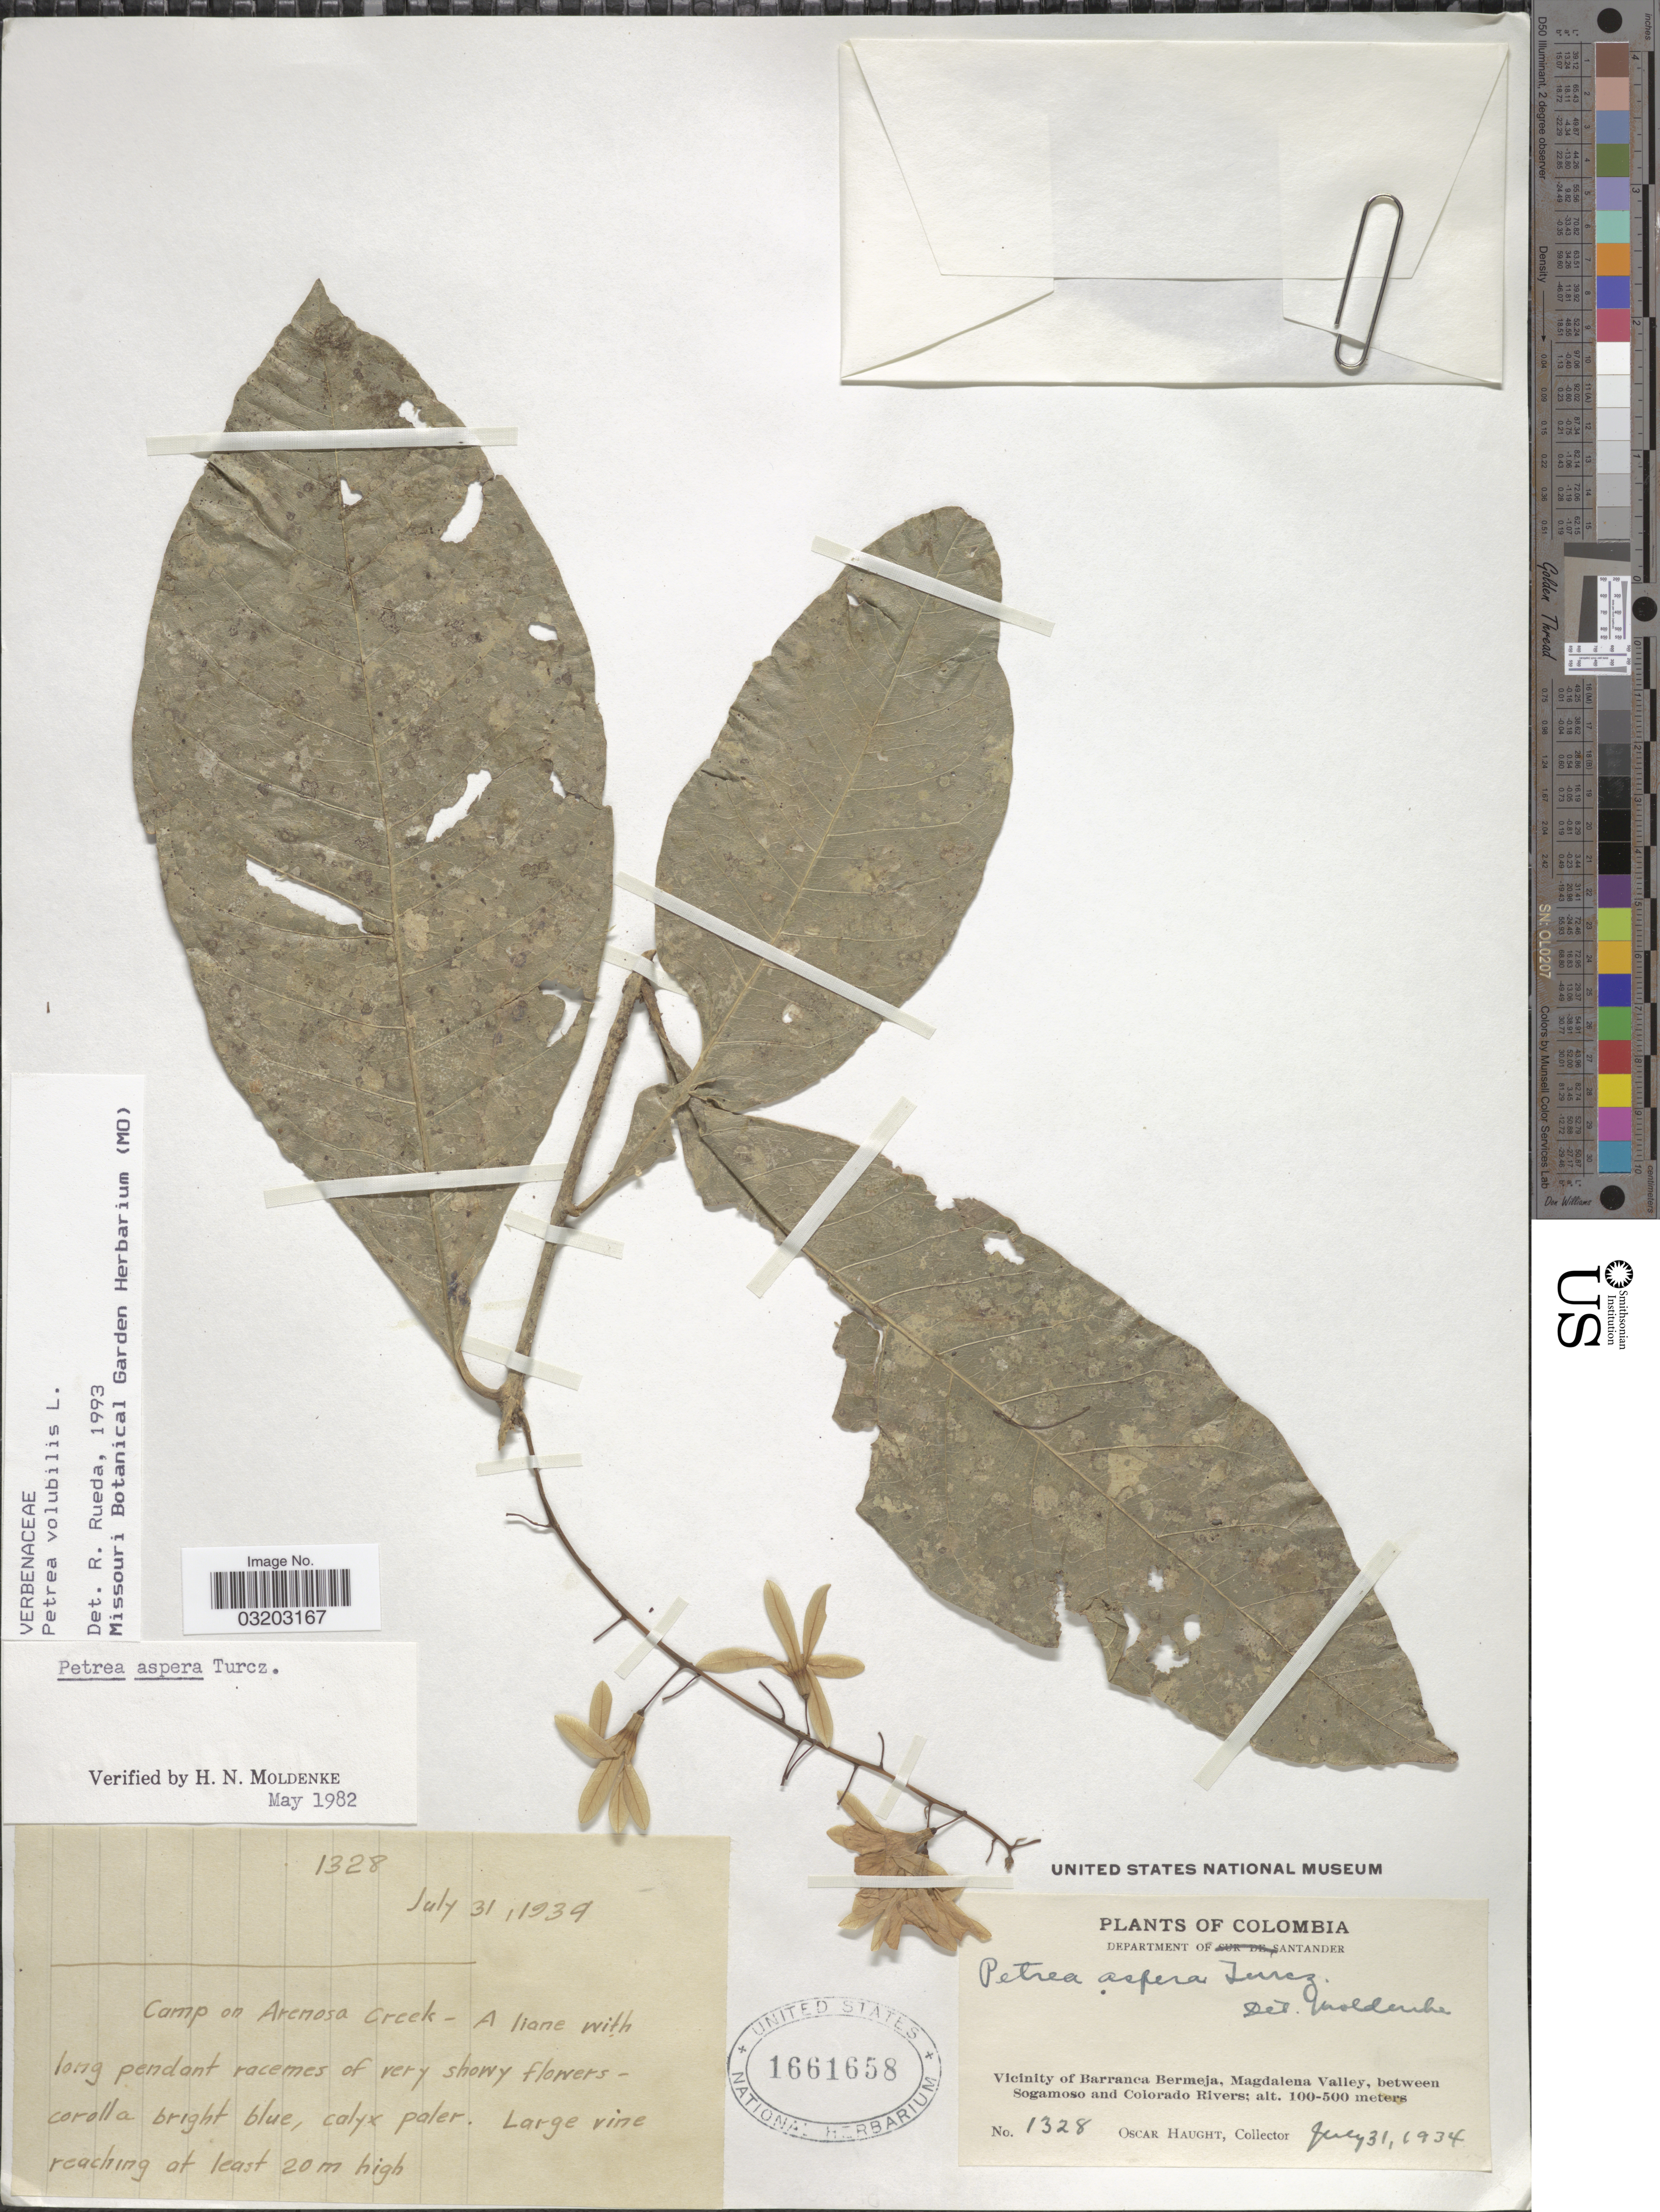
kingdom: Plantae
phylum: Tracheophyta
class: Magnoliopsida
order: Lamiales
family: Verbenaceae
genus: Petrea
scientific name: Petrea volubilis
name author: L.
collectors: O. Haught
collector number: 1328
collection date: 1934-07-31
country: Colombia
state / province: Santander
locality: Department of Santander. Vicinity of Barranca Bermeja, Magdalena Valley, between Sogamoso and Colorado River. Camp on Arenosa Creek.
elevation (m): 100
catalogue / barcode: US 1661658